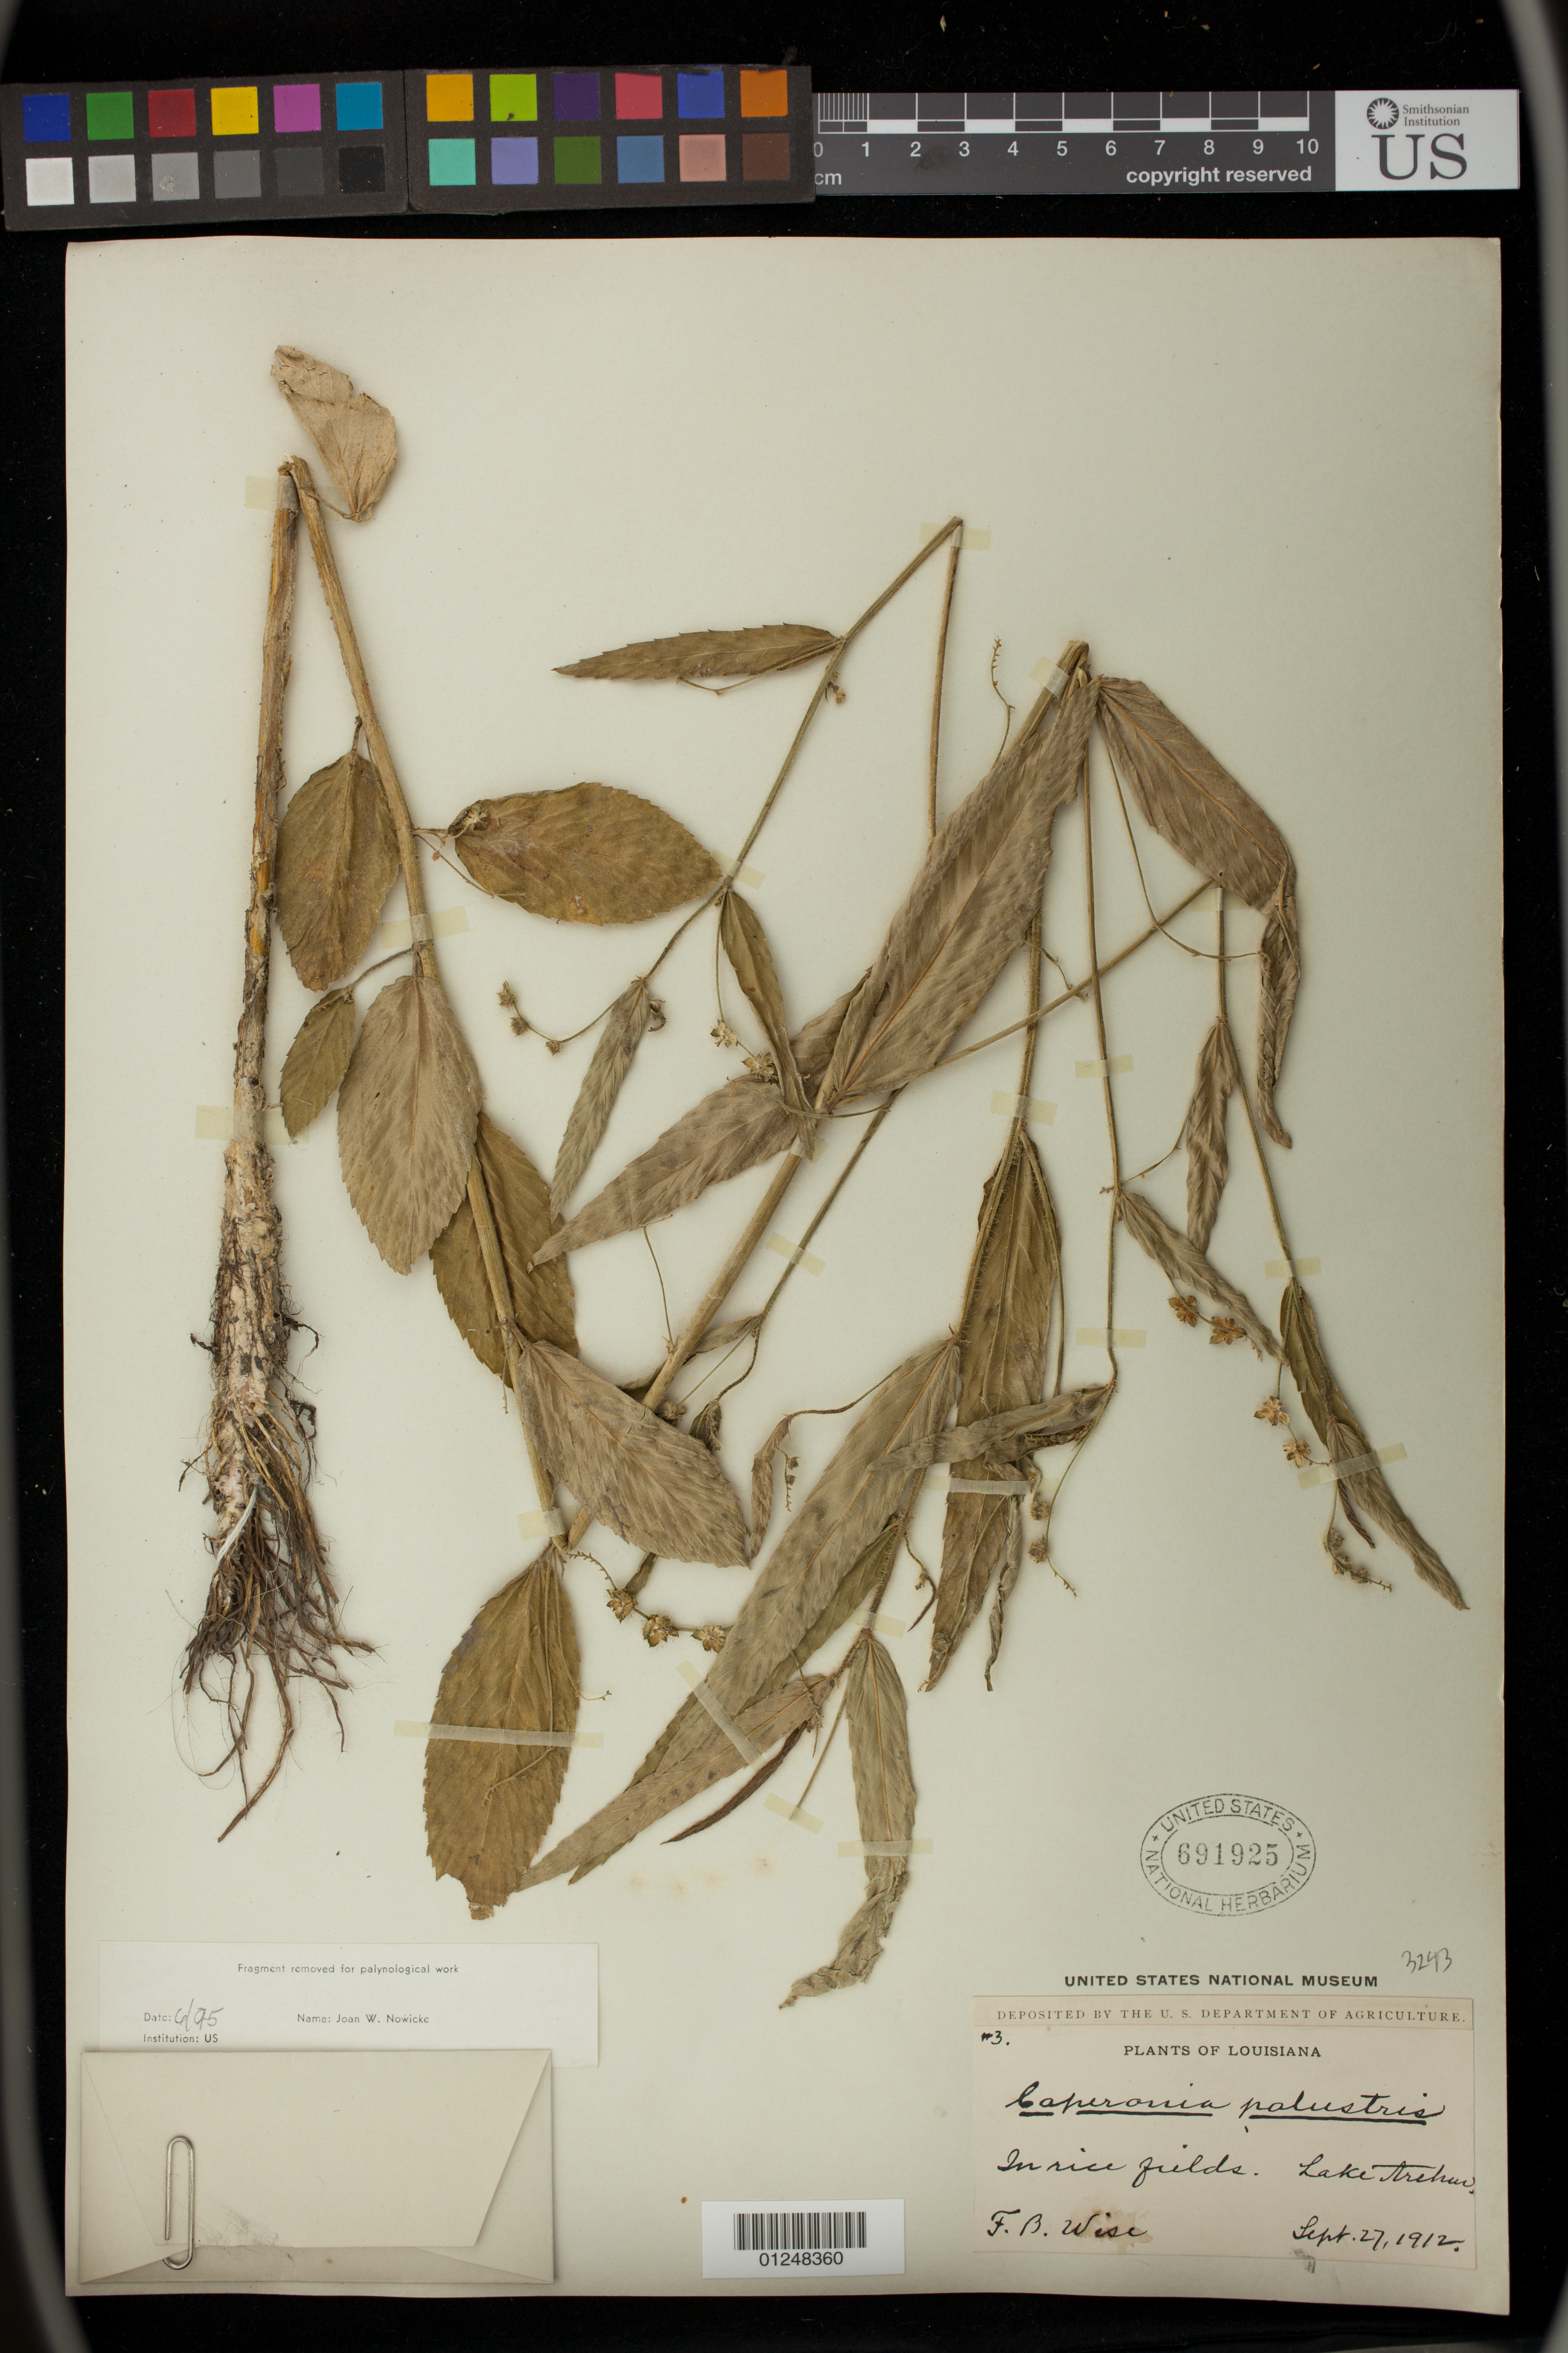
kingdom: Plantae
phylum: Tracheophyta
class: Magnoliopsida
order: Malpighiales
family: Euphorbiaceae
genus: Caperonia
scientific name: Caperonia castaneifolia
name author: (L.) A. St.-Hil.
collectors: F. Wise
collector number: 3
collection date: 1912-09-27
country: United States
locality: Lake Arthur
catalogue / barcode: US 691925